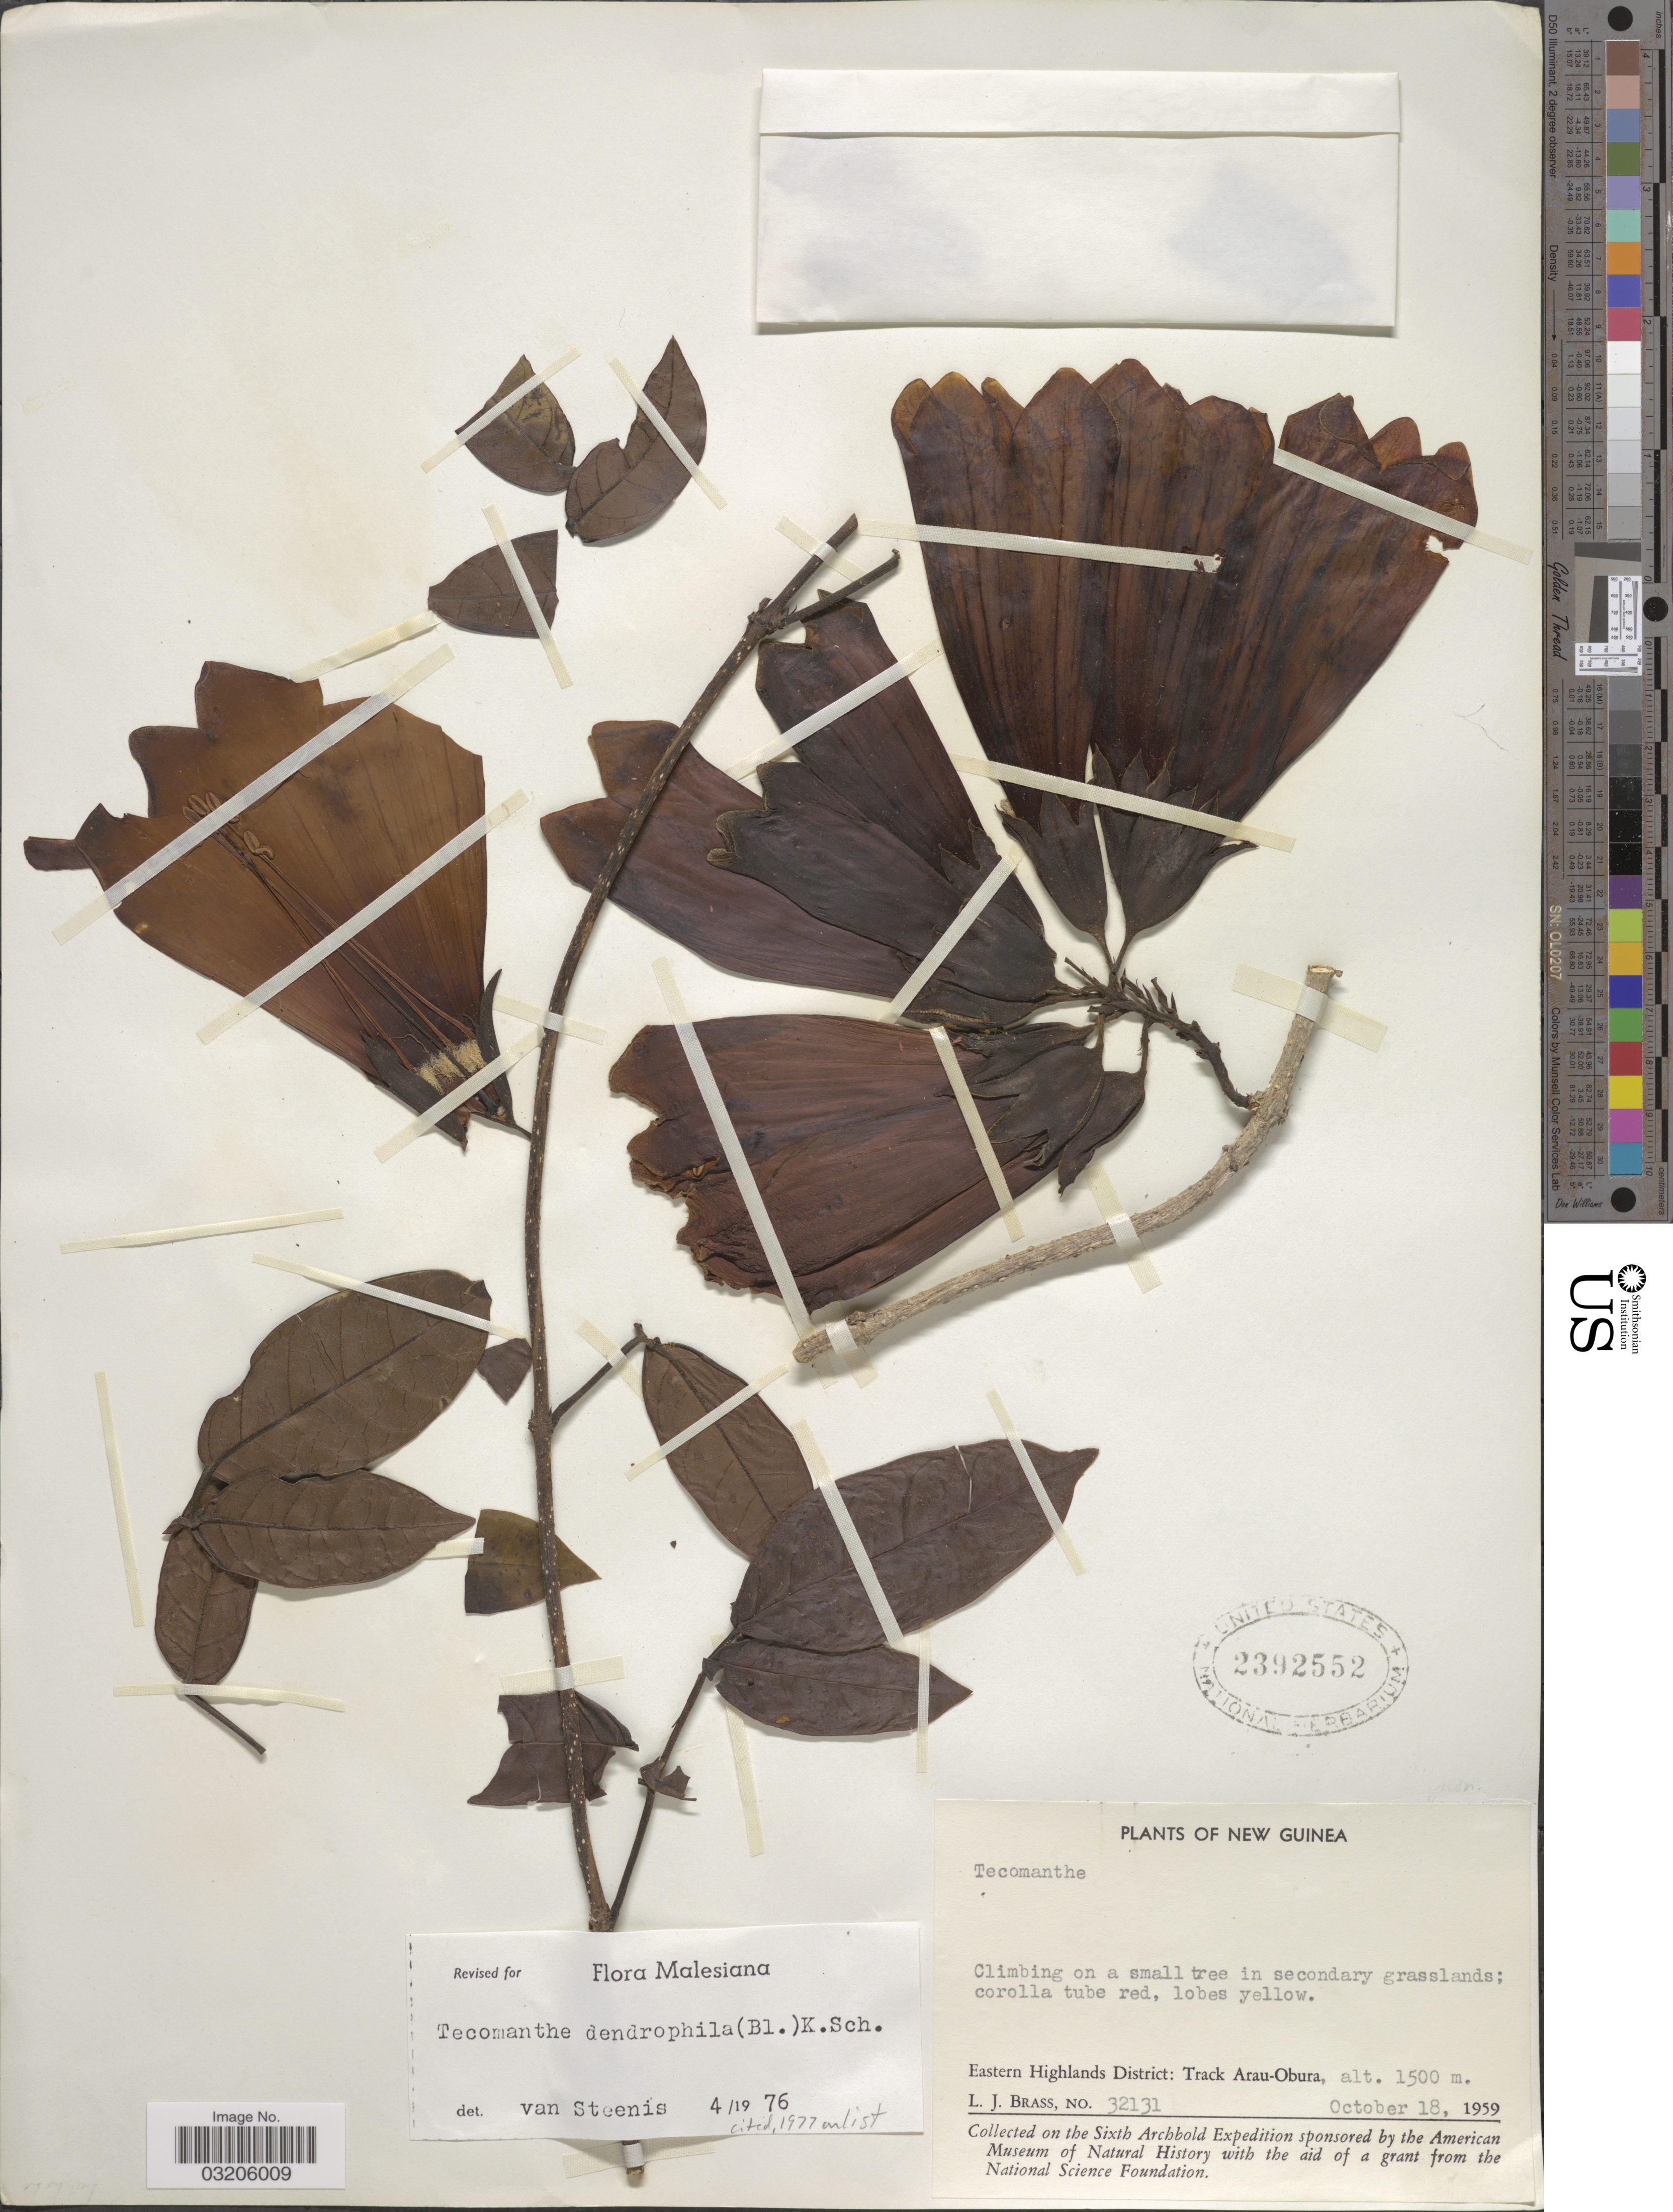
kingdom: Plantae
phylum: Tracheophyta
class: Magnoliopsida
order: Lamiales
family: Bignoniaceae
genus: Tecomanthe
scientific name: Tecomanthe dendrophila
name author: (Blume) K. Schum.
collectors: L. J. Brass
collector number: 32131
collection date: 1959-10-18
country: Papua New Guinea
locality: New Guinea. Eastern Highlands District: Track Arau-Obura.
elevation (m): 1500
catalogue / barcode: US 2392552